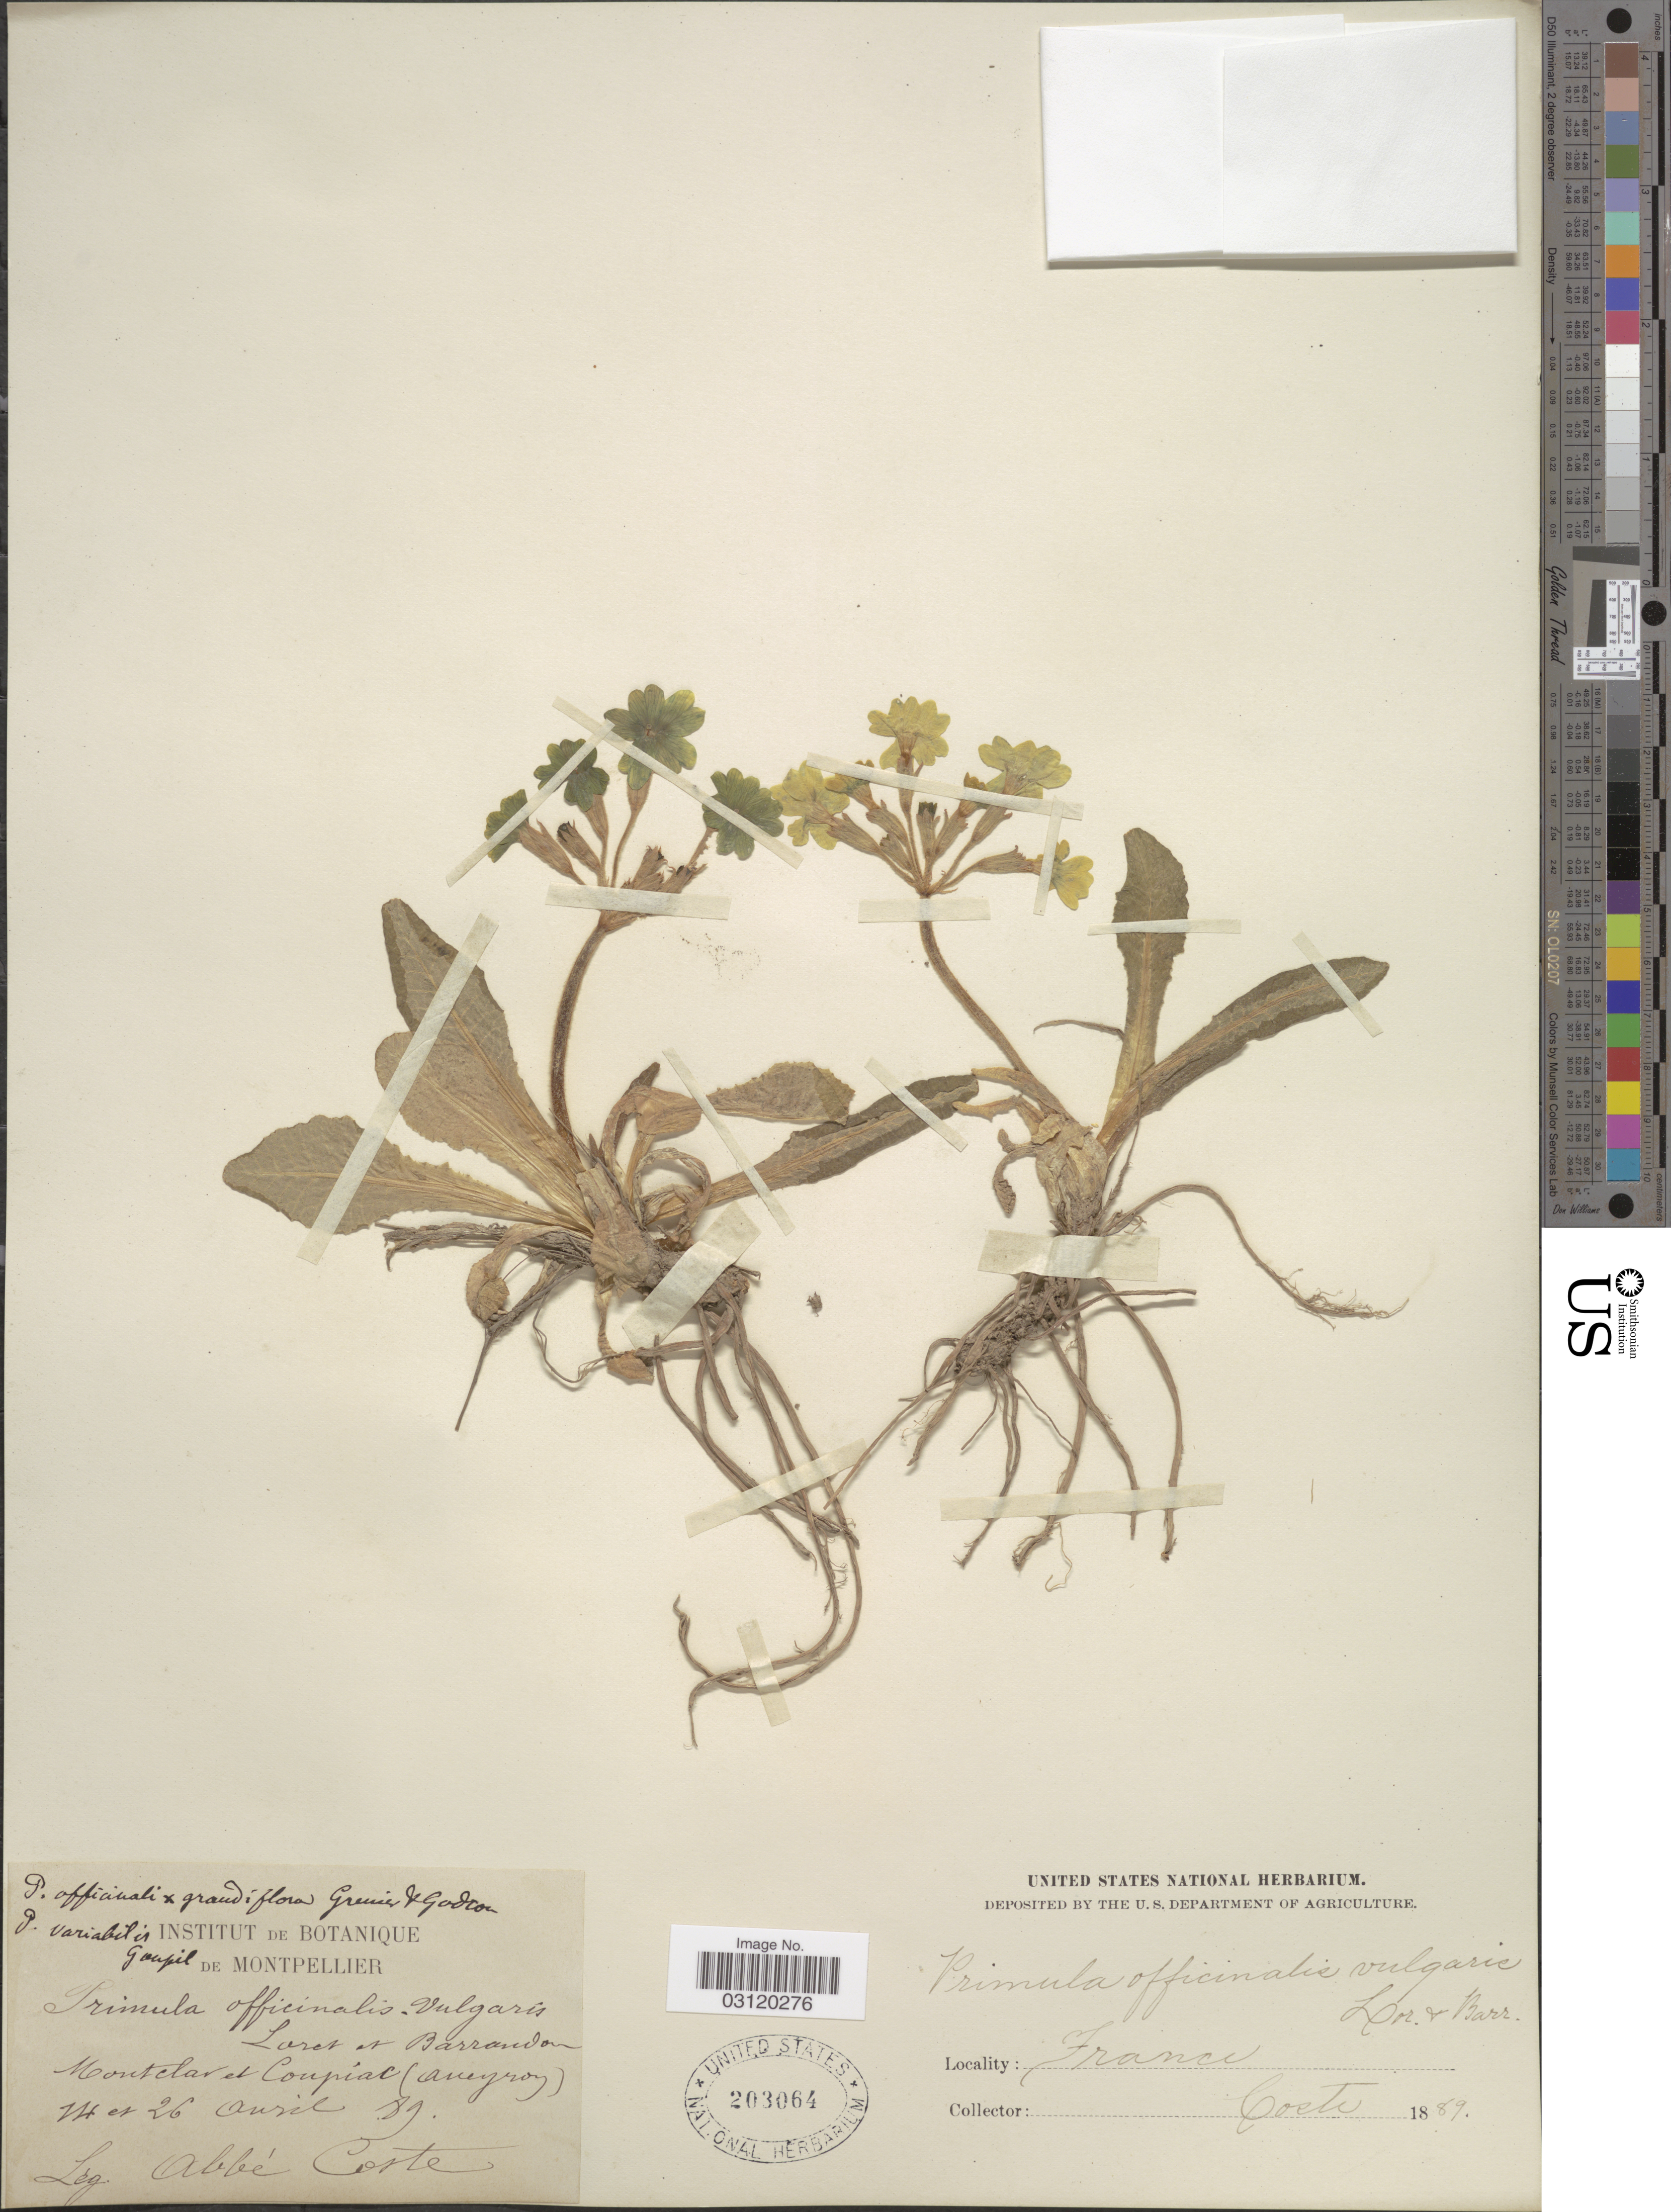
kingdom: Plantae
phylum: Tracheophyta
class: Magnoliopsida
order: Ericales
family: Primulaceae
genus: Primula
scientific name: Primula officinalis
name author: (L.) Hill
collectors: Abbé Coste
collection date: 1889-04-14/1889-04-26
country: France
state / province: Occitanie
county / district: Aveyron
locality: Montclar et Coupiac (Aveyron).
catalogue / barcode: US 203064